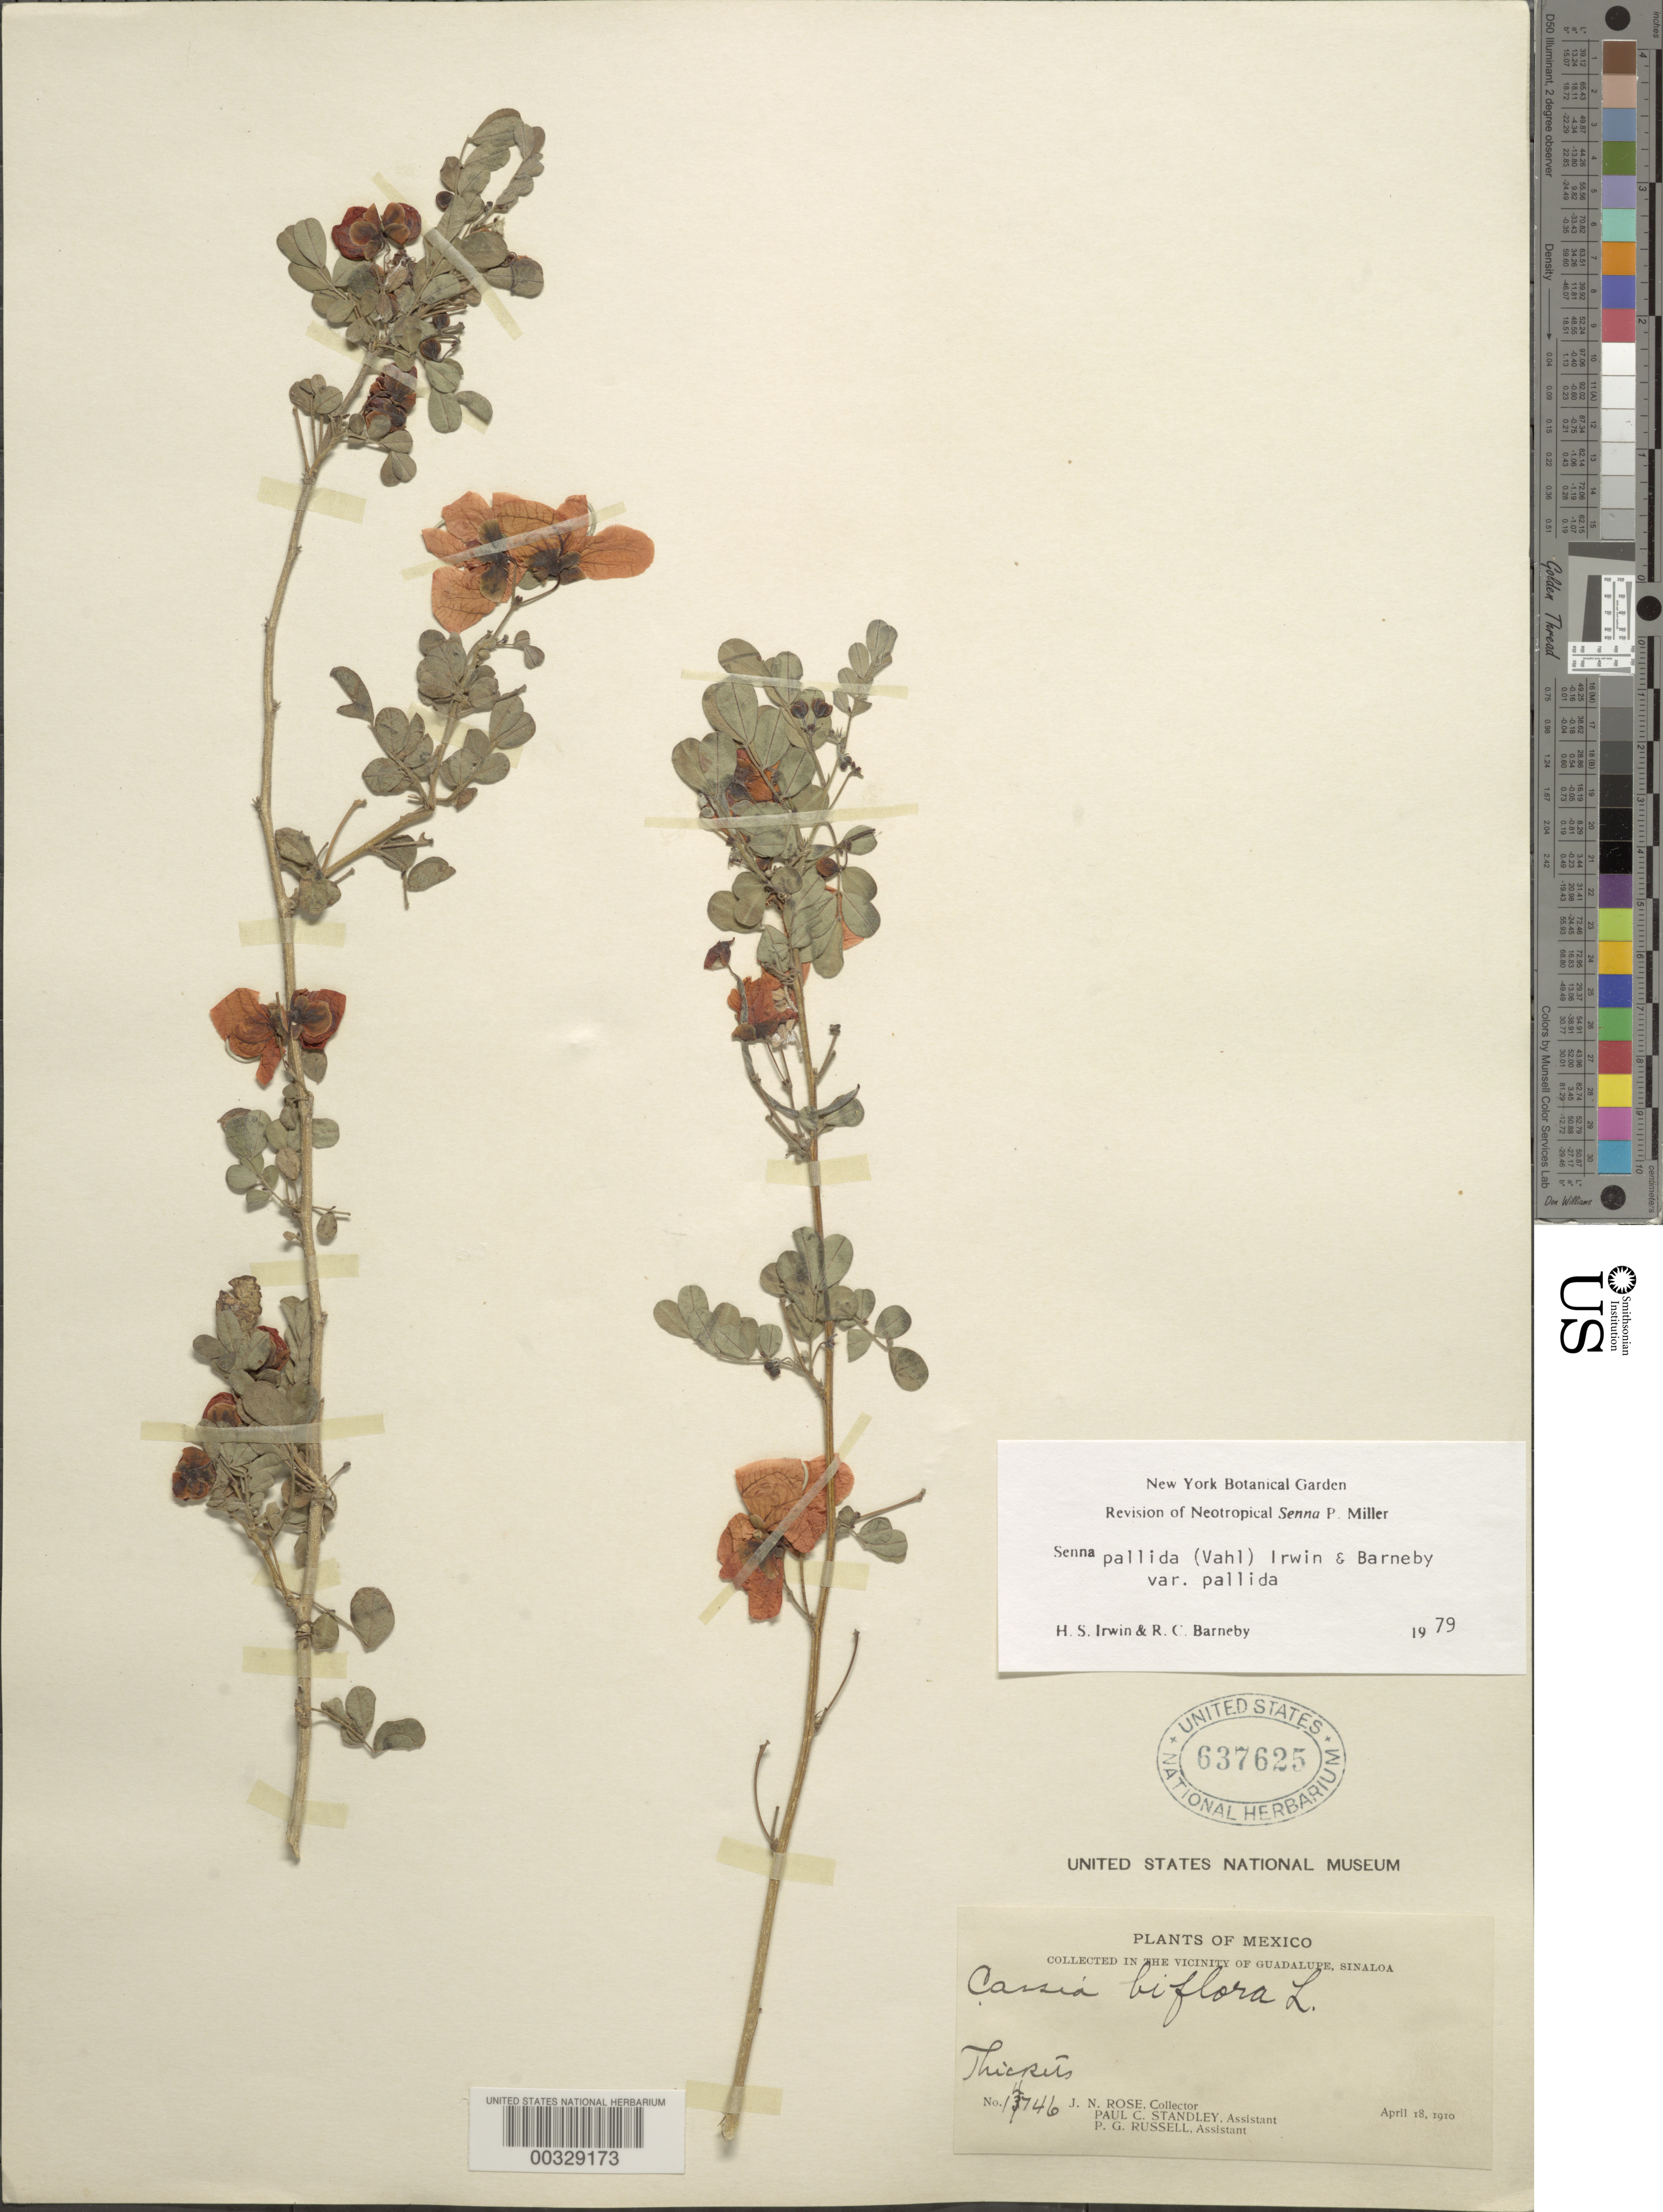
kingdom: Plantae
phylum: Tracheophyta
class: Magnoliopsida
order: Fabales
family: Fabaceae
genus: Senna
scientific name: Senna pallida var. pallida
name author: (Vahl) H.S. Irwin & Barneby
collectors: J. N. Rose, P. C. Standley & P. G. Russell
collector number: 14746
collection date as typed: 18 Apr 1910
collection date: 1910-04-18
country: Mexico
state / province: Sinaloa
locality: Vicinity of Guadalupe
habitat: Thickets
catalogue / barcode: US 637625